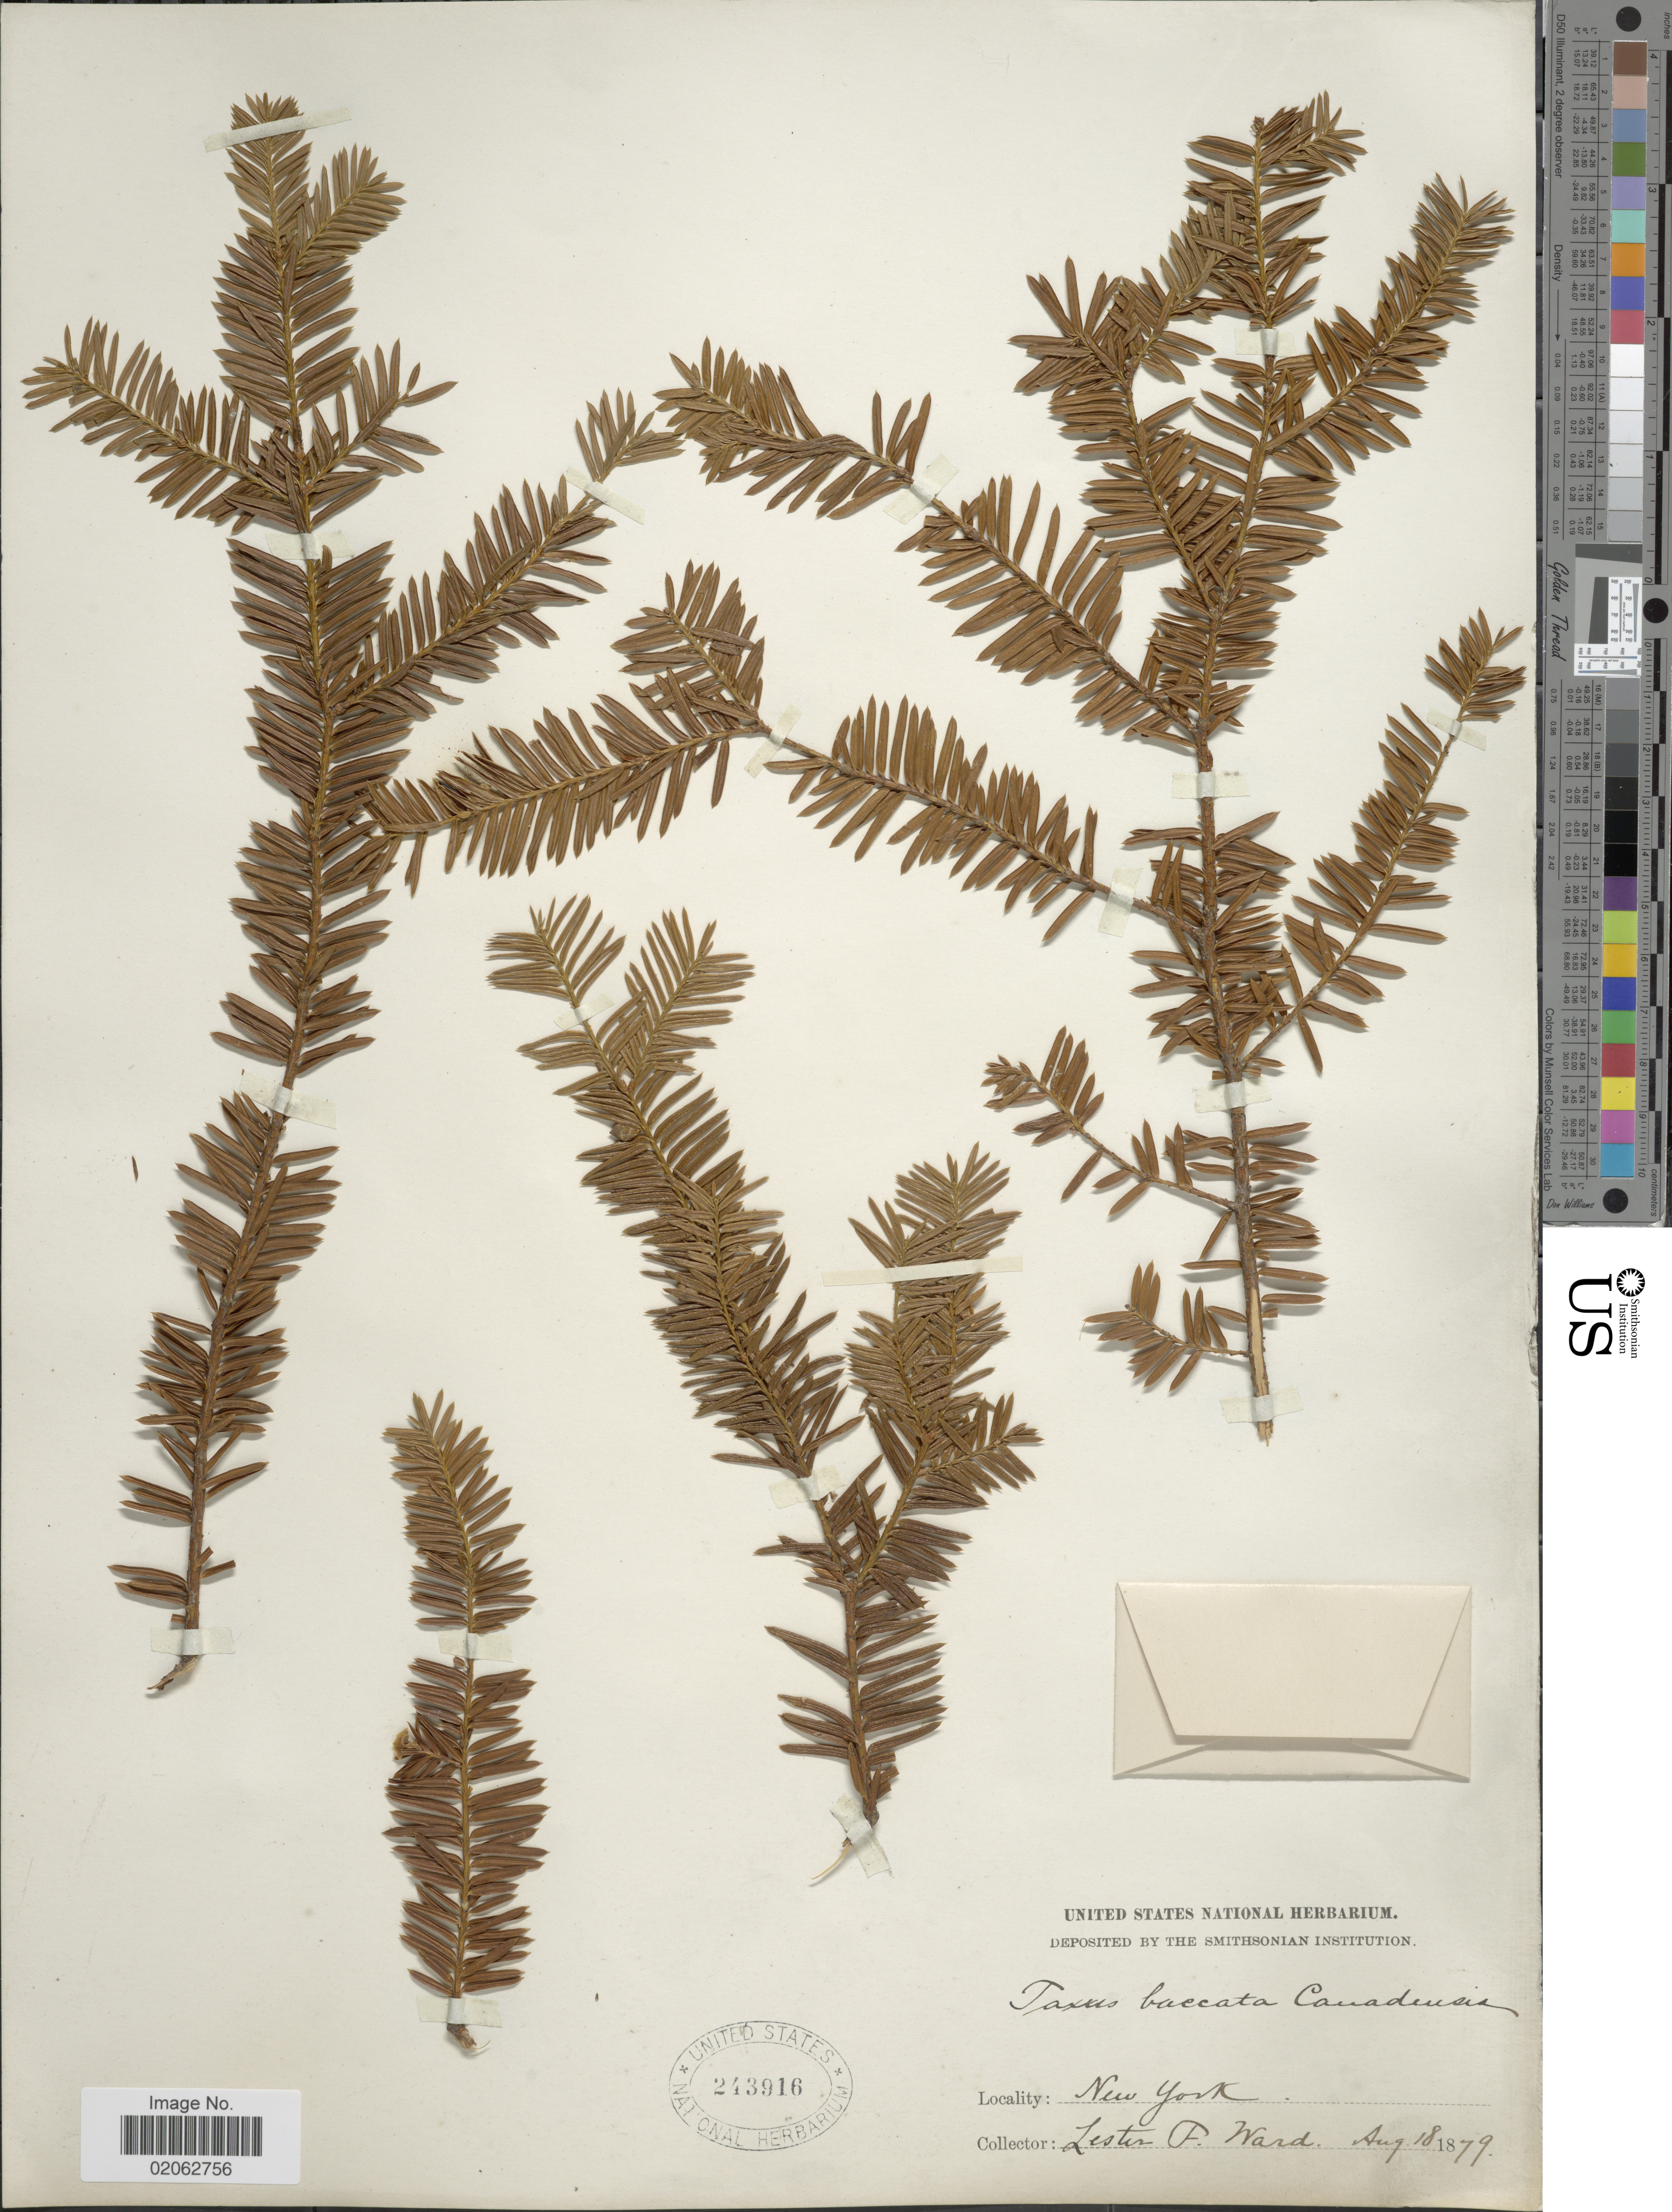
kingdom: Plantae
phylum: Tracheophyta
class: Pinopsida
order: Pinales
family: Taxaceae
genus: Taxus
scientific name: Taxus canadensis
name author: Marshall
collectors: L. F. Ward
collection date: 1879-08-18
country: United States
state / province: New York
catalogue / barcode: US 243916